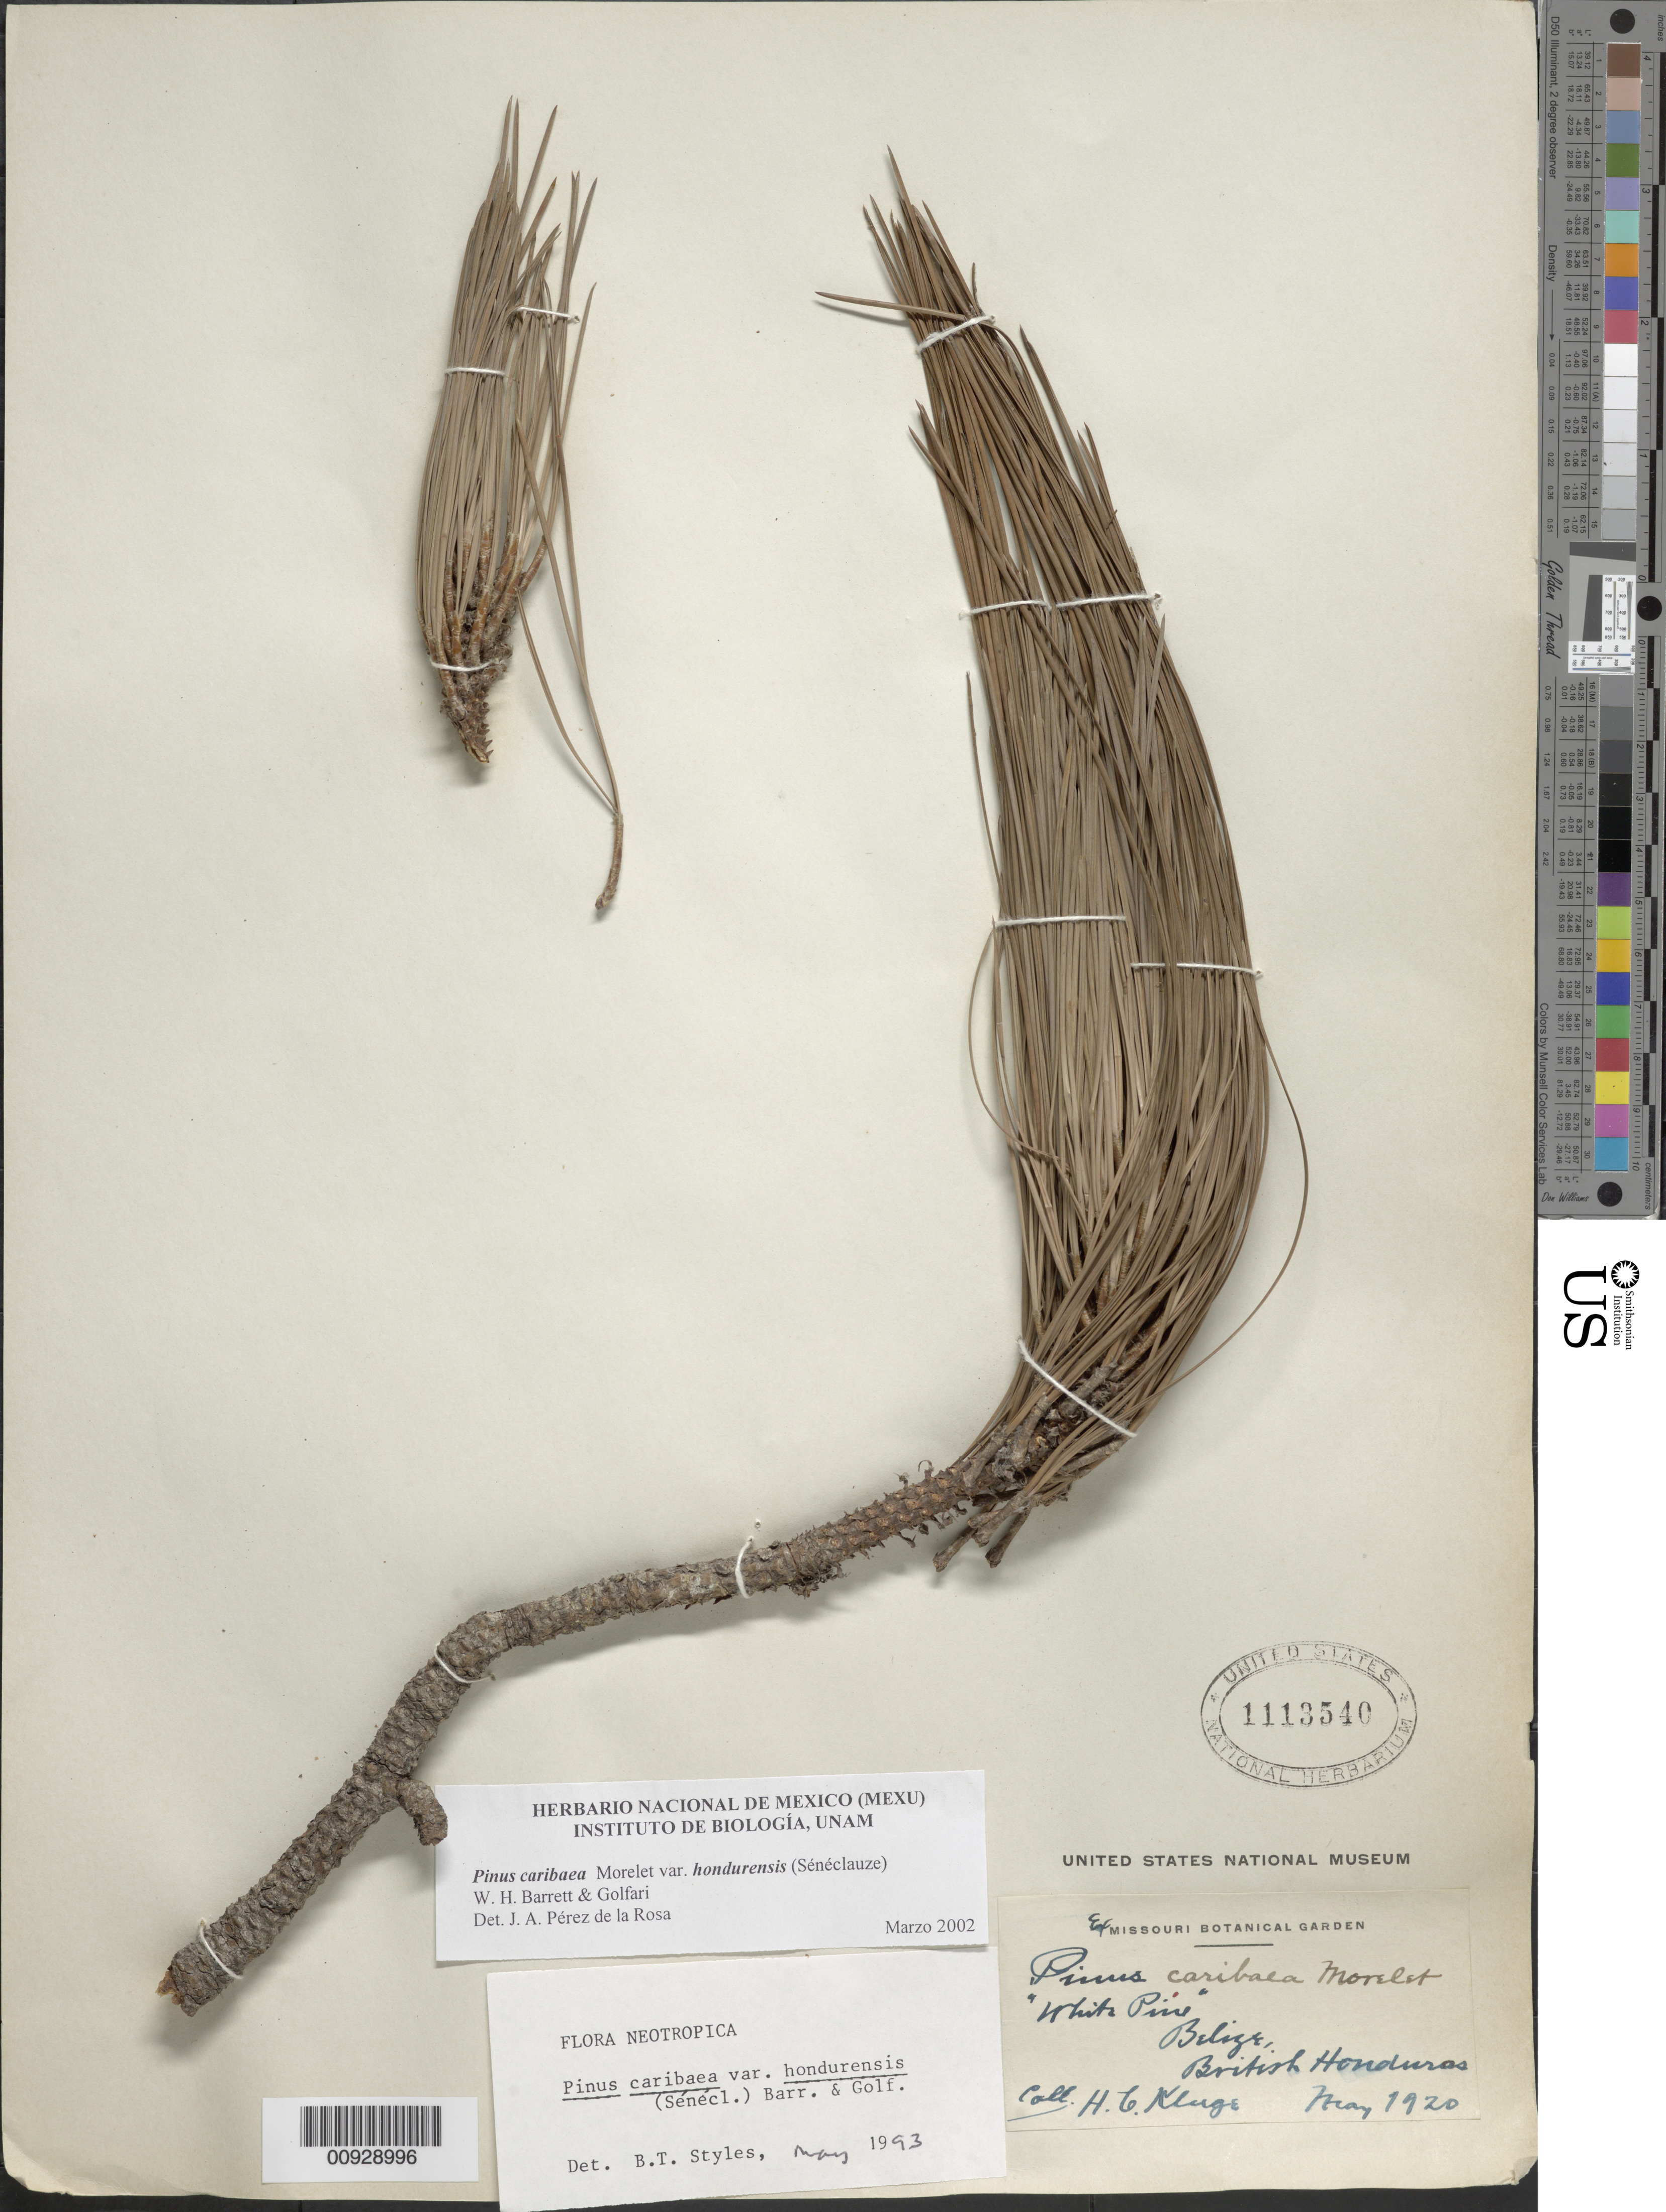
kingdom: Plantae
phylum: Tracheophyta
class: Pinopsida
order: Pinales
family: Pinaceae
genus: Pinus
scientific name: Pinus caribaea var. hondurensis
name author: (Sénécl.) W.H.G. Barrett & Golfari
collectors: H. C. Kluge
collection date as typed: May 1920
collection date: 1920-05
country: Belize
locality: British Honduras.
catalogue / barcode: US 1113540